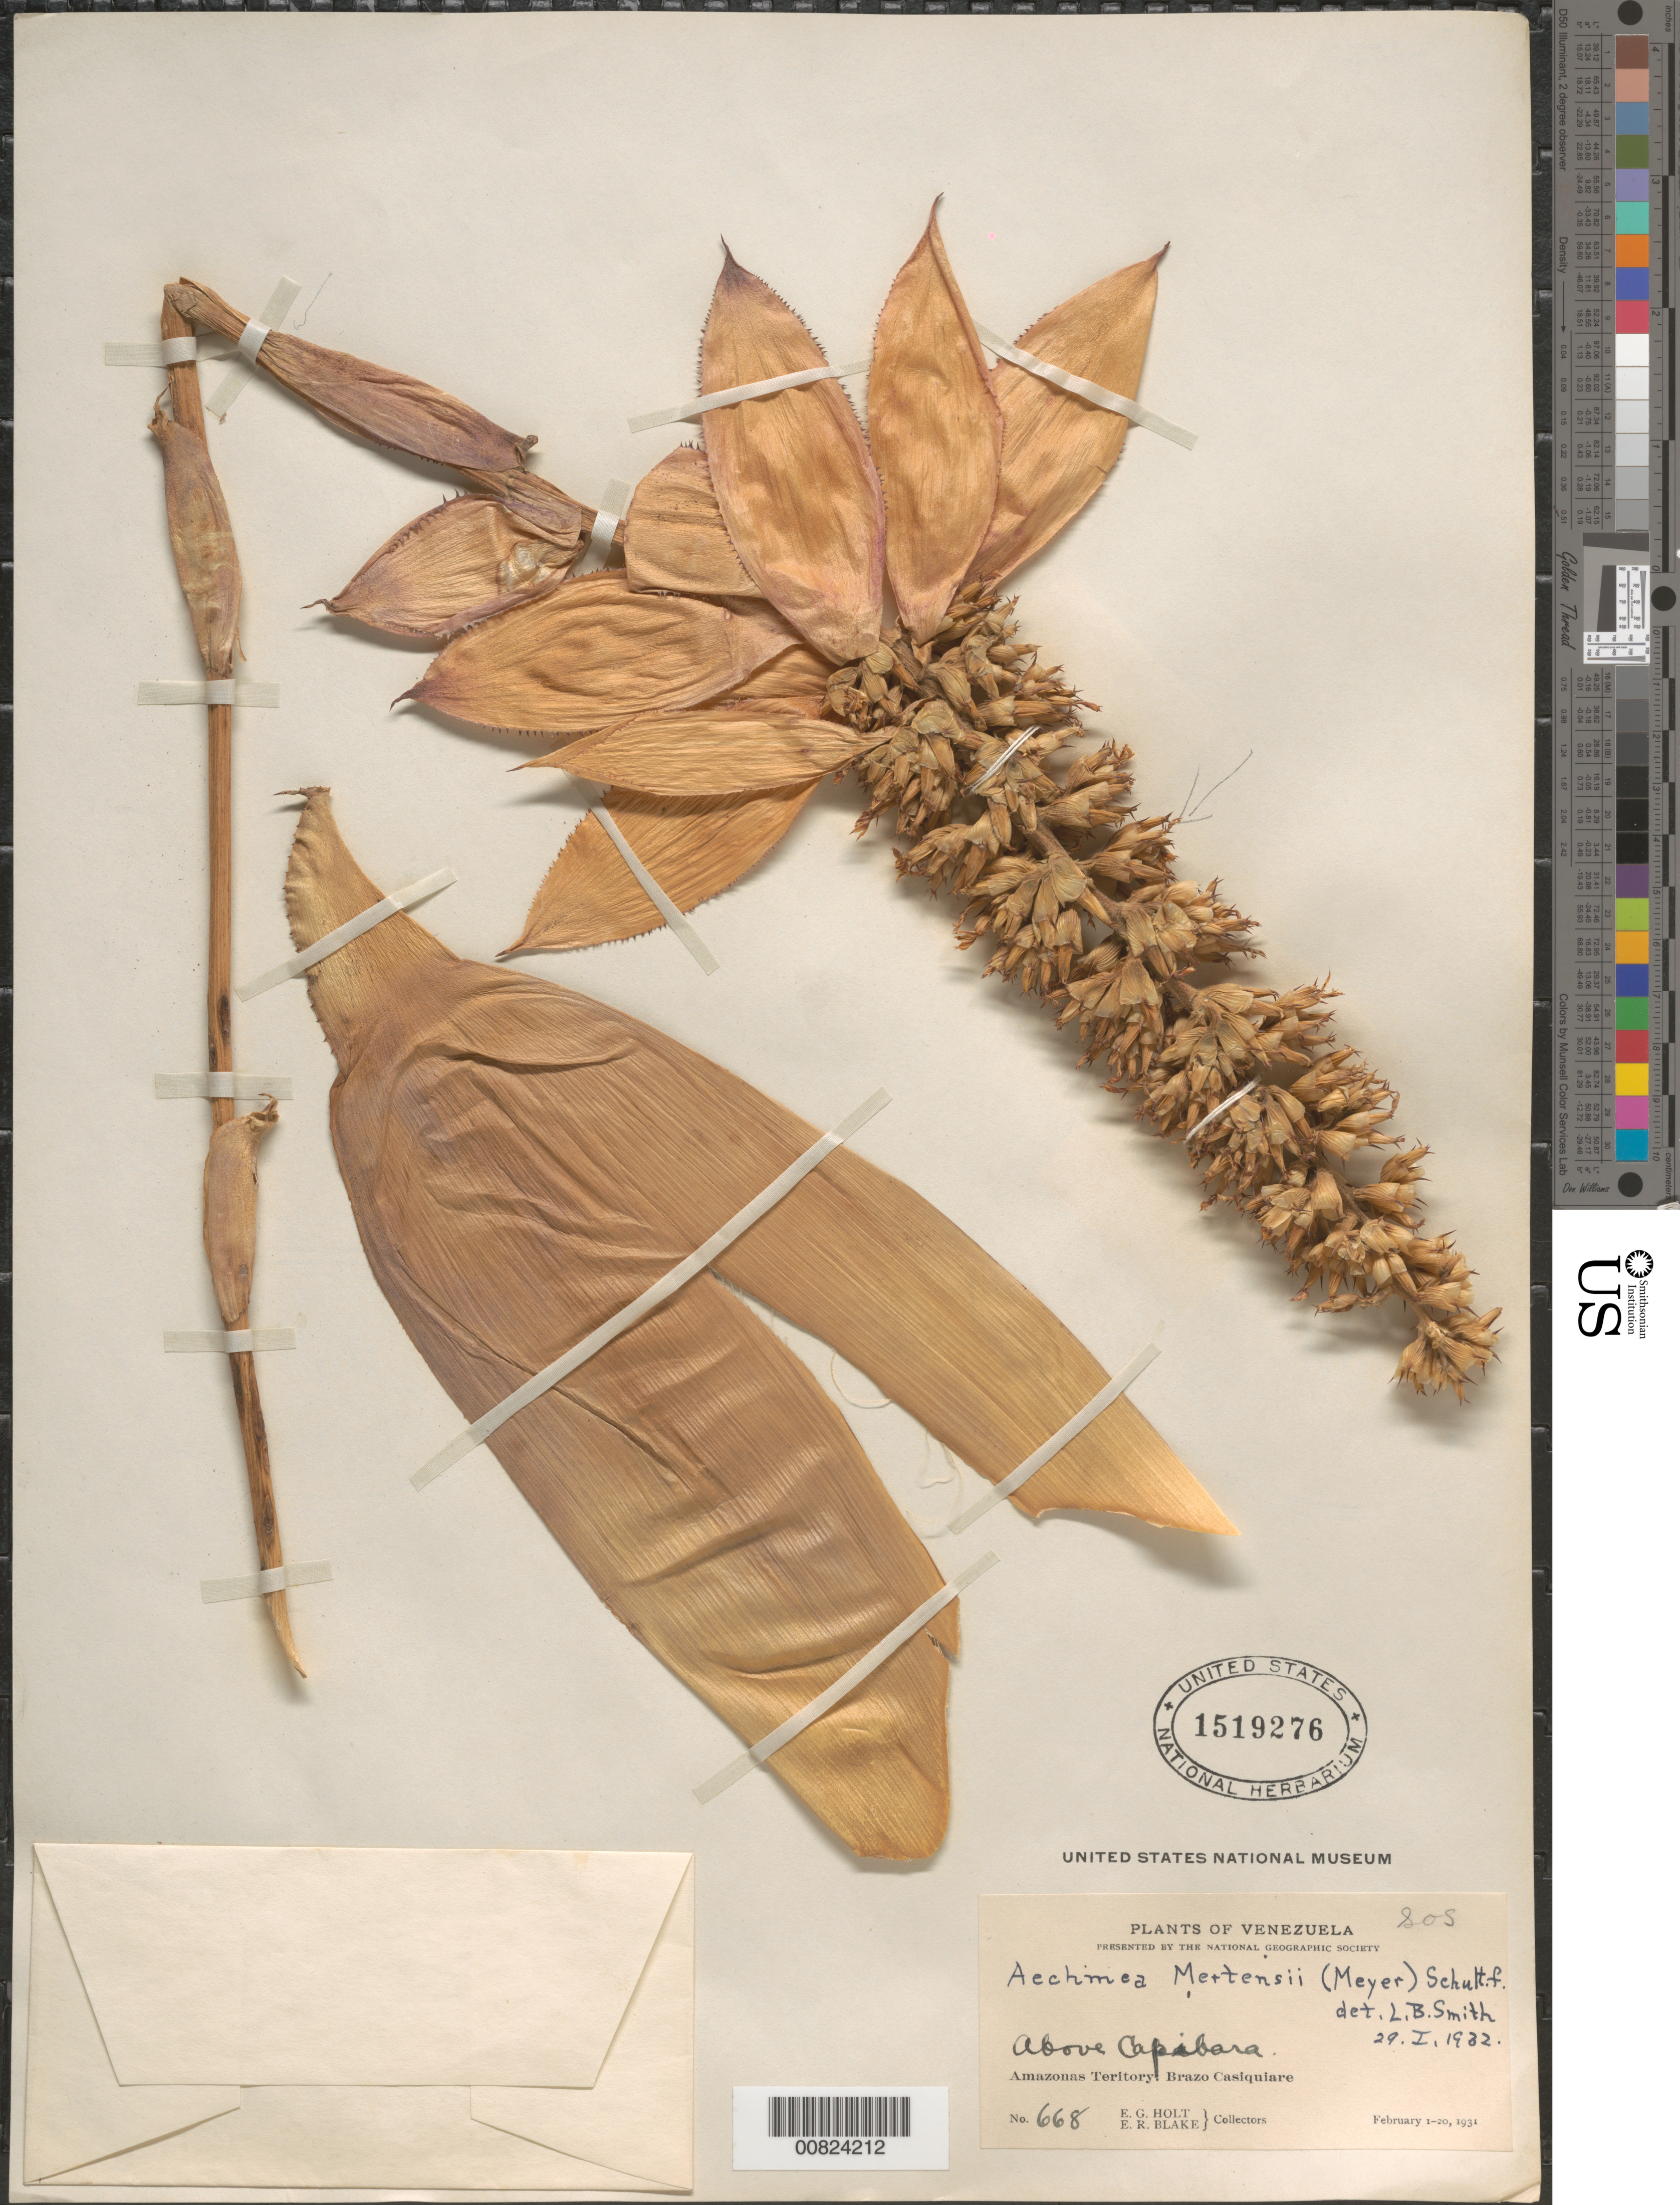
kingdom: Plantae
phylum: Tracheophyta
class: Liliopsida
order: Poales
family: Bromeliaceae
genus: Aechmea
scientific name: Aechmea mertensii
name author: (G. Mey.) Schult. & Schult. f.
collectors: E. Holt & E. R. Blake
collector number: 668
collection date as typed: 1-Feb-31 to 20-Feb-31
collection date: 1931-02-01/1931-02-20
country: Venezuela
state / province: Amazonas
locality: Brazo Casiquiare, above Capibara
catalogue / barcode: US 1519276